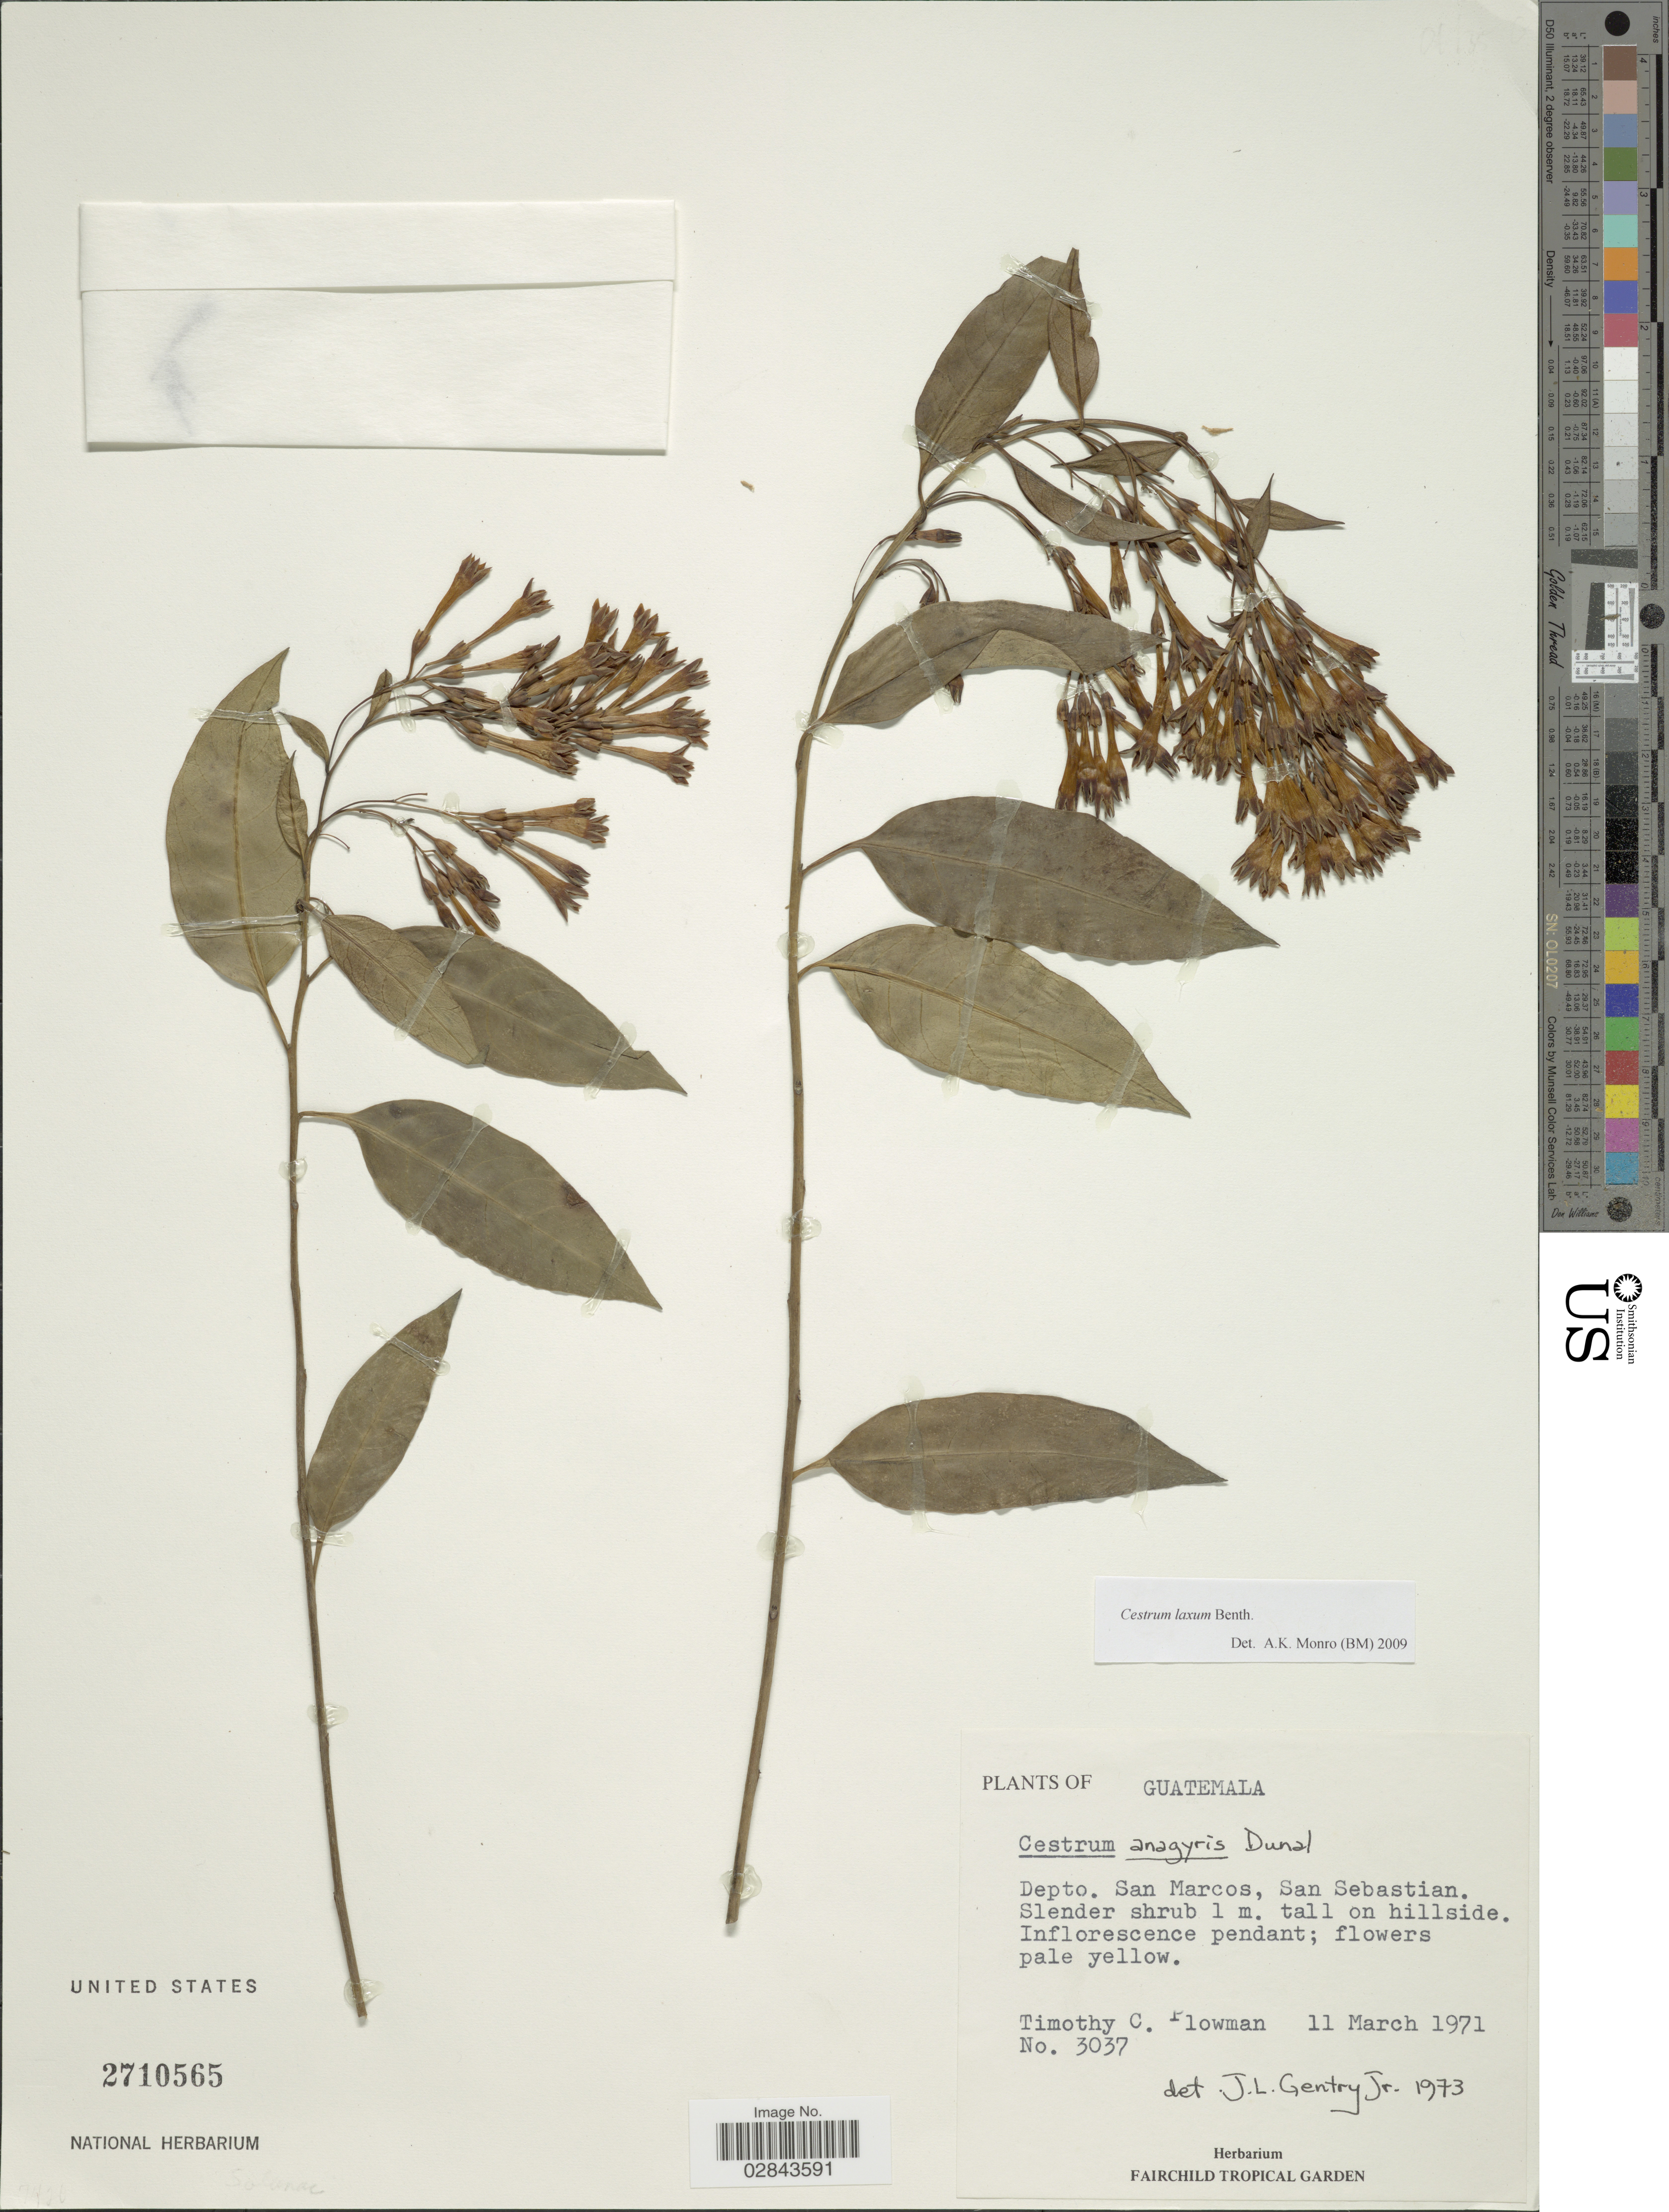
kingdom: Plantae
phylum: Tracheophyta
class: Magnoliopsida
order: Solanales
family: Solanaceae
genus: Cestrum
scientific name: Cestrum laxum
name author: Benth.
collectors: T. Plowman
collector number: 3037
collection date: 1971-03-11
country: Guatemala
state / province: San Marcos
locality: Depto. San Marcos, San Sebastian.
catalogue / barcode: US 2710565